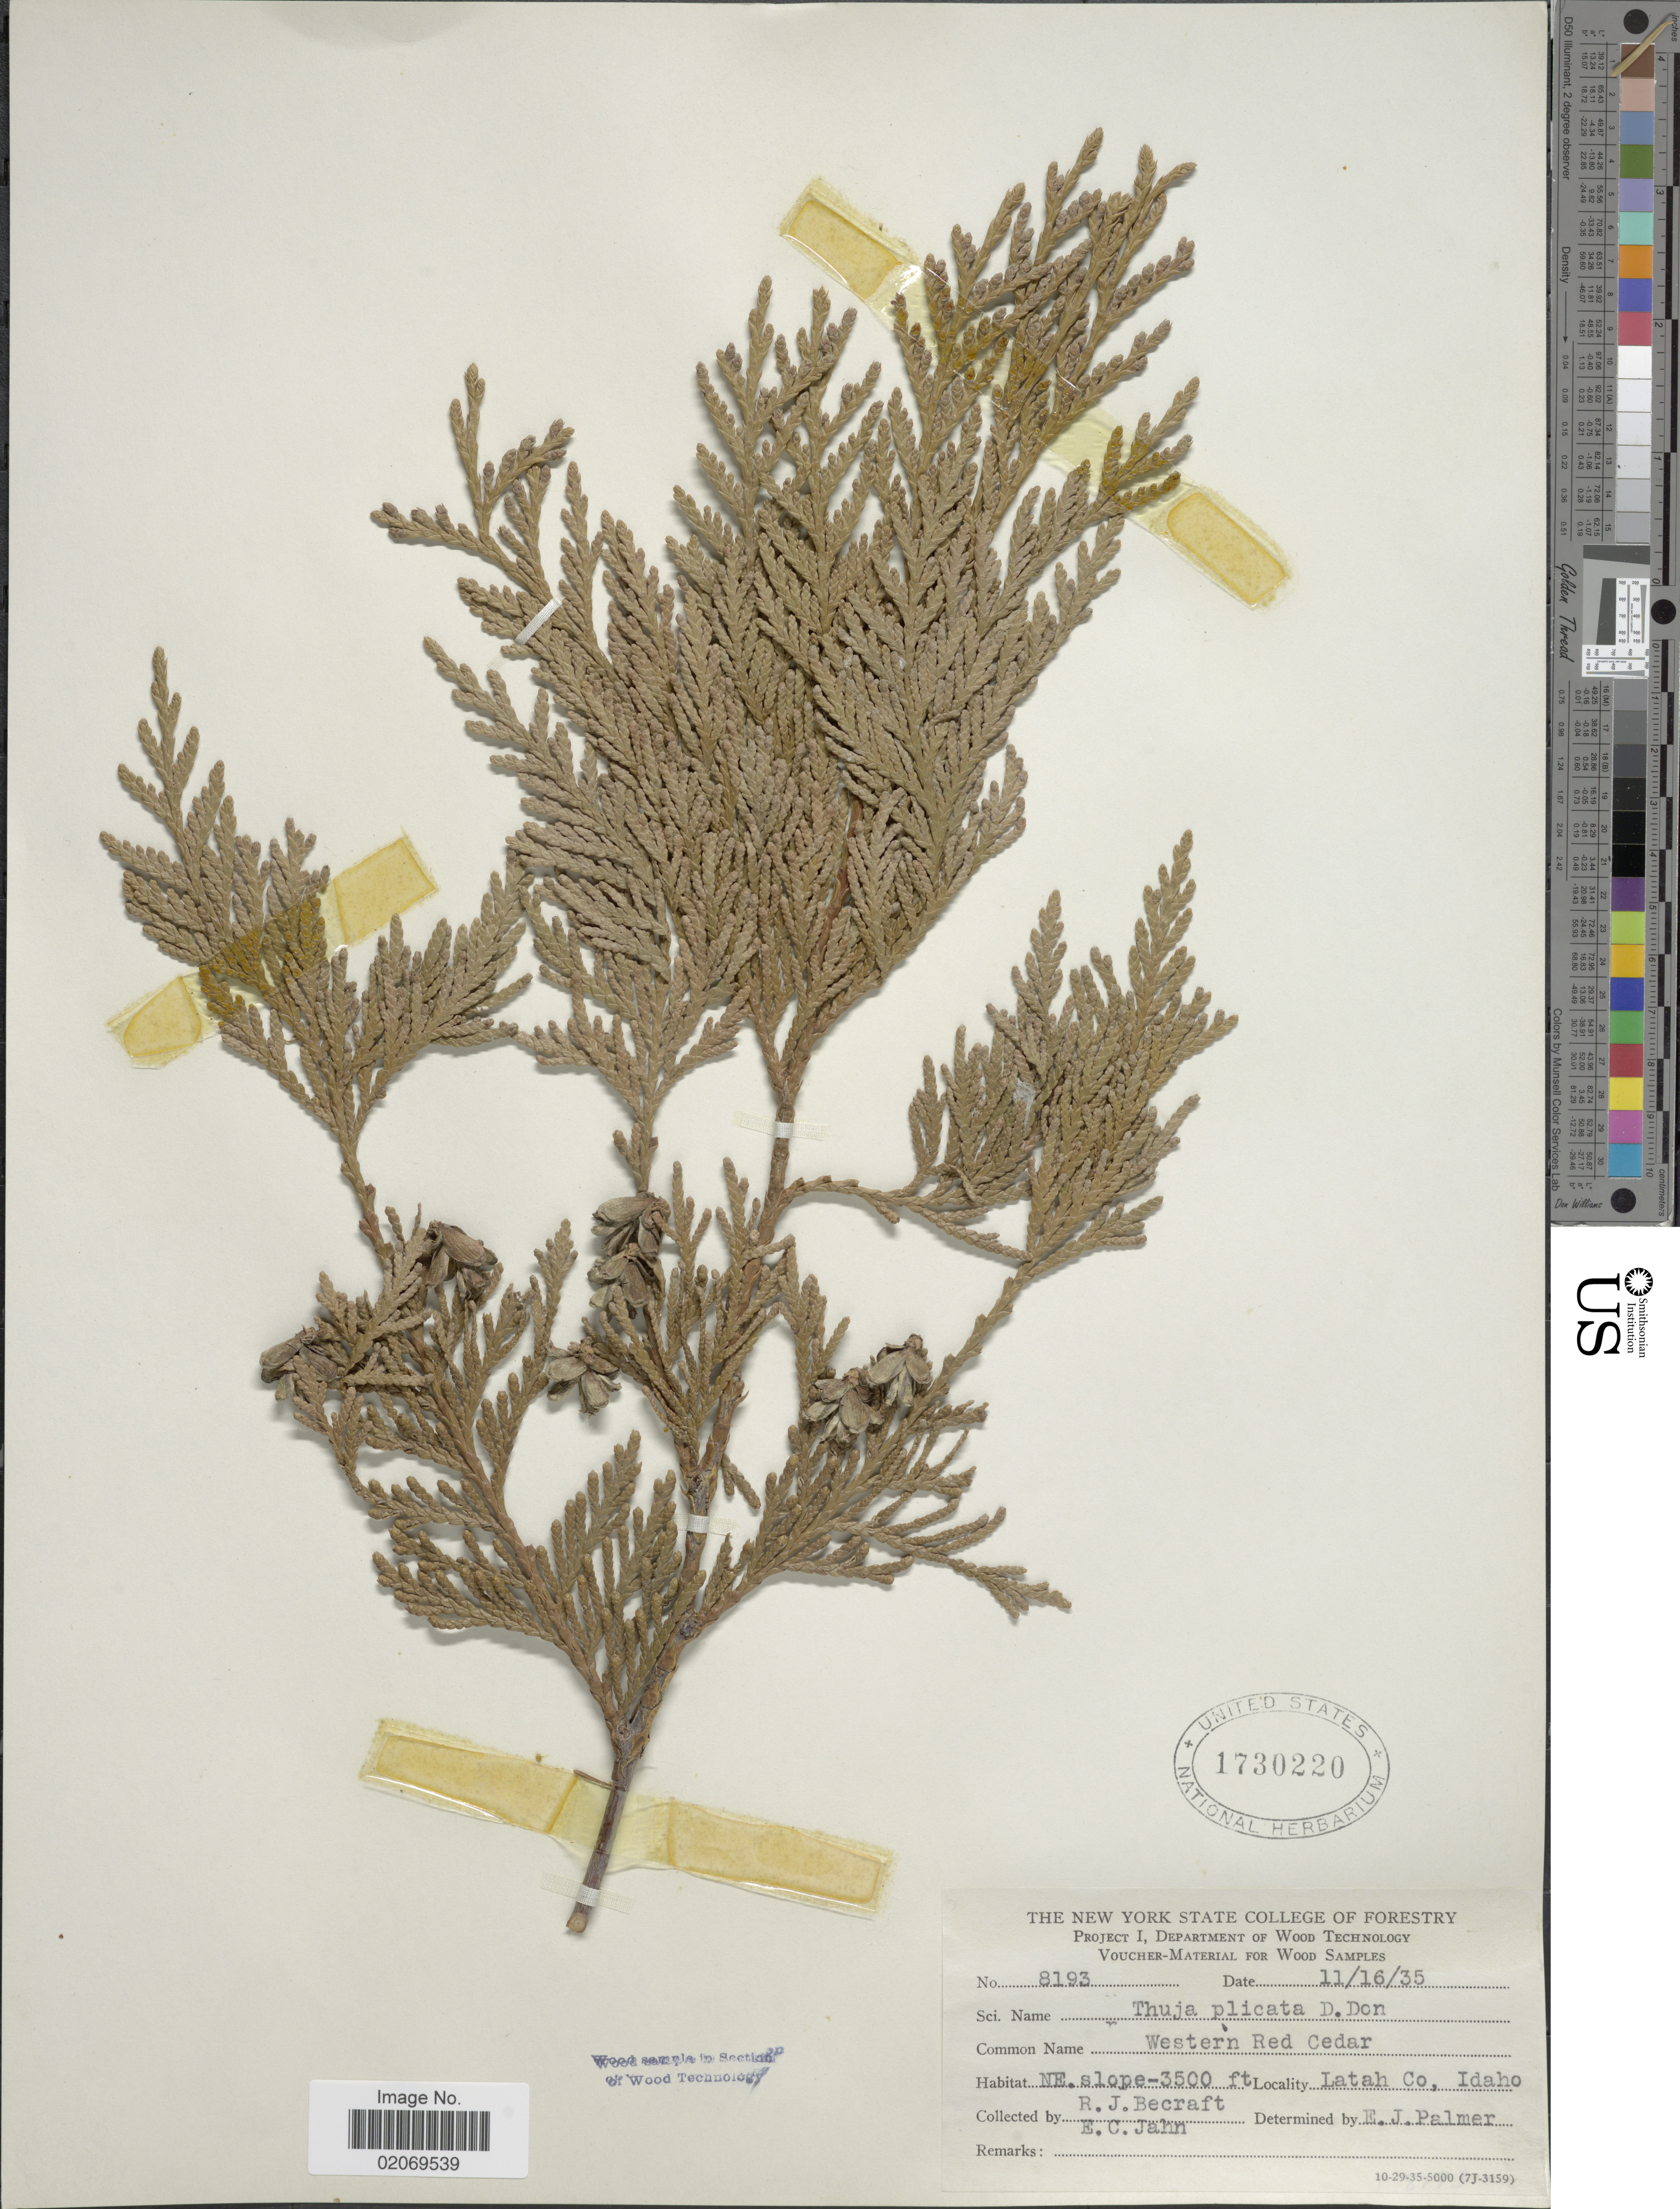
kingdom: Plantae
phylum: Tracheophyta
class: Pinopsida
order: Pinales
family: Cupressaceae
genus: Thuja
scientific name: Thuja plicata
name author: Donn & D. Don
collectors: R. Becraft & E. Jahn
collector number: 8193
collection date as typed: Transcribed d/m/y: 16/11/35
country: United States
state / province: Idaho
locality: Western Red Cedar, NE slope, Latah Co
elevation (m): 1067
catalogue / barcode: US 1730220